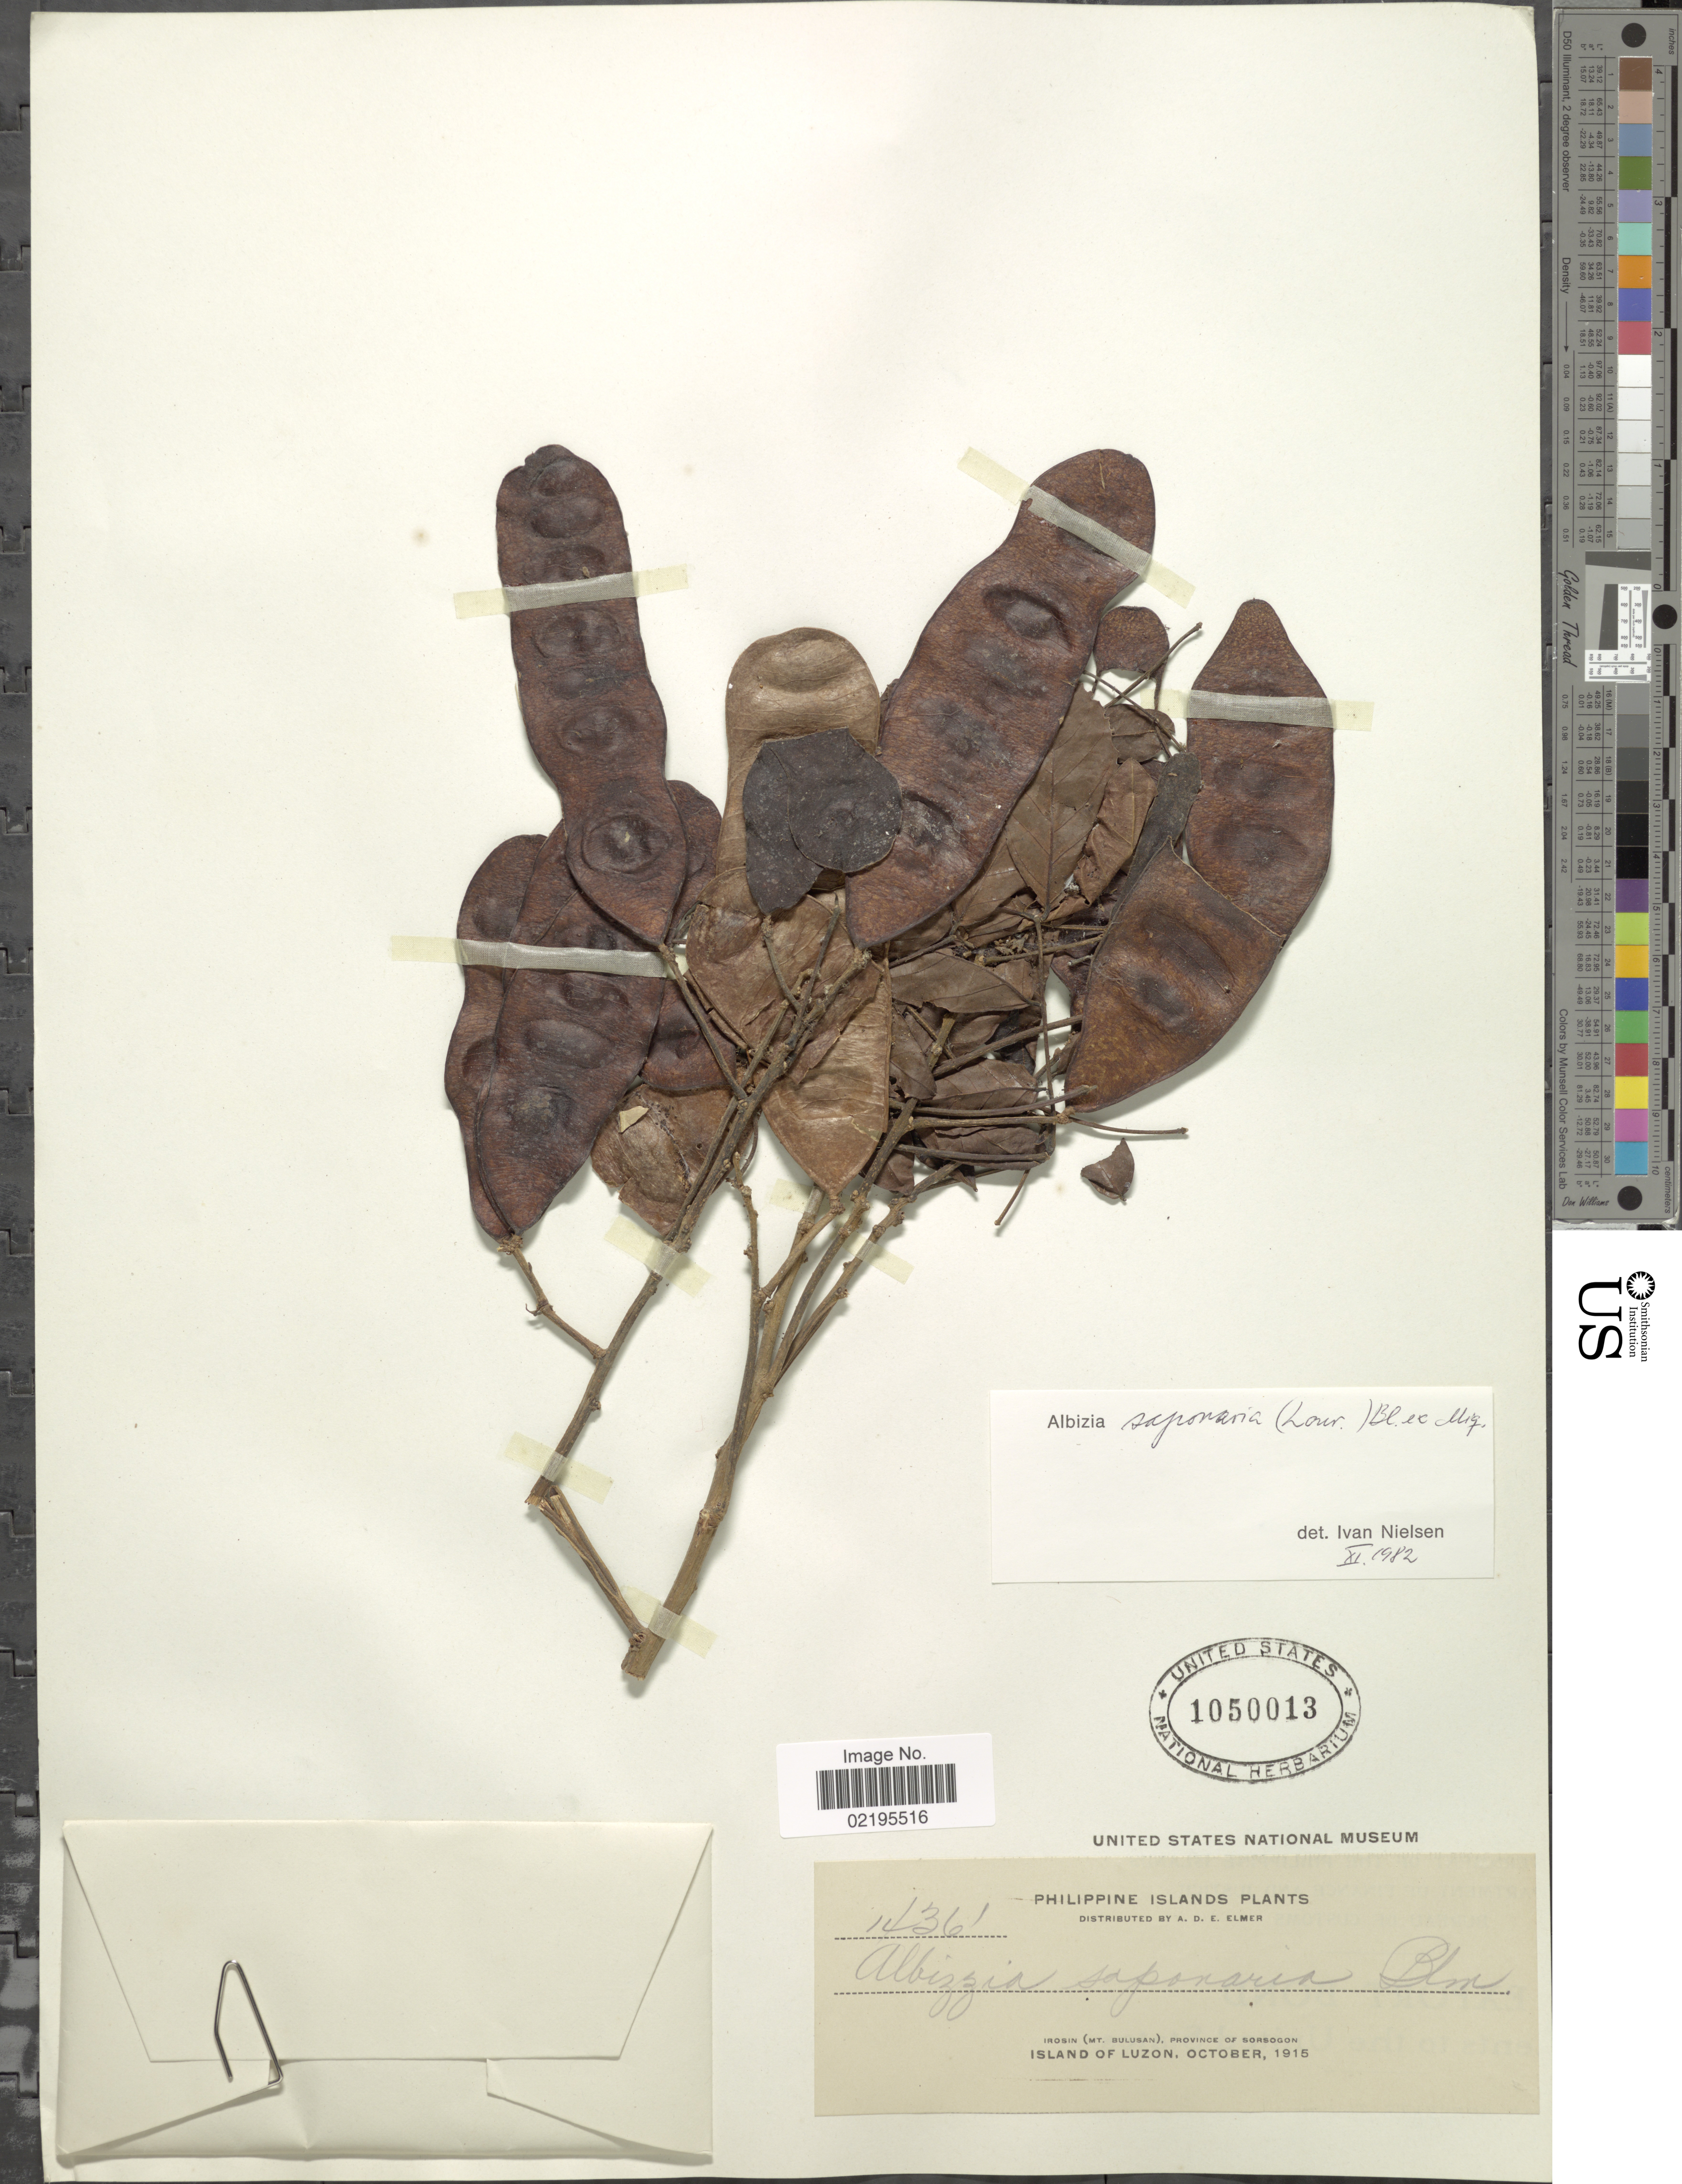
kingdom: Plantae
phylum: Tracheophyta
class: Magnoliopsida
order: Fabales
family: Fabaceae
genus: Albizia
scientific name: Albizia saponaria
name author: (Lour.) Blume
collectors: A. D. E. Elmer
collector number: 14361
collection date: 1915-10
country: Philippines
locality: Irosin (Mt. Bulusan), Province of Sorsogon, Island of Luzon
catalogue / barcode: US 1050013